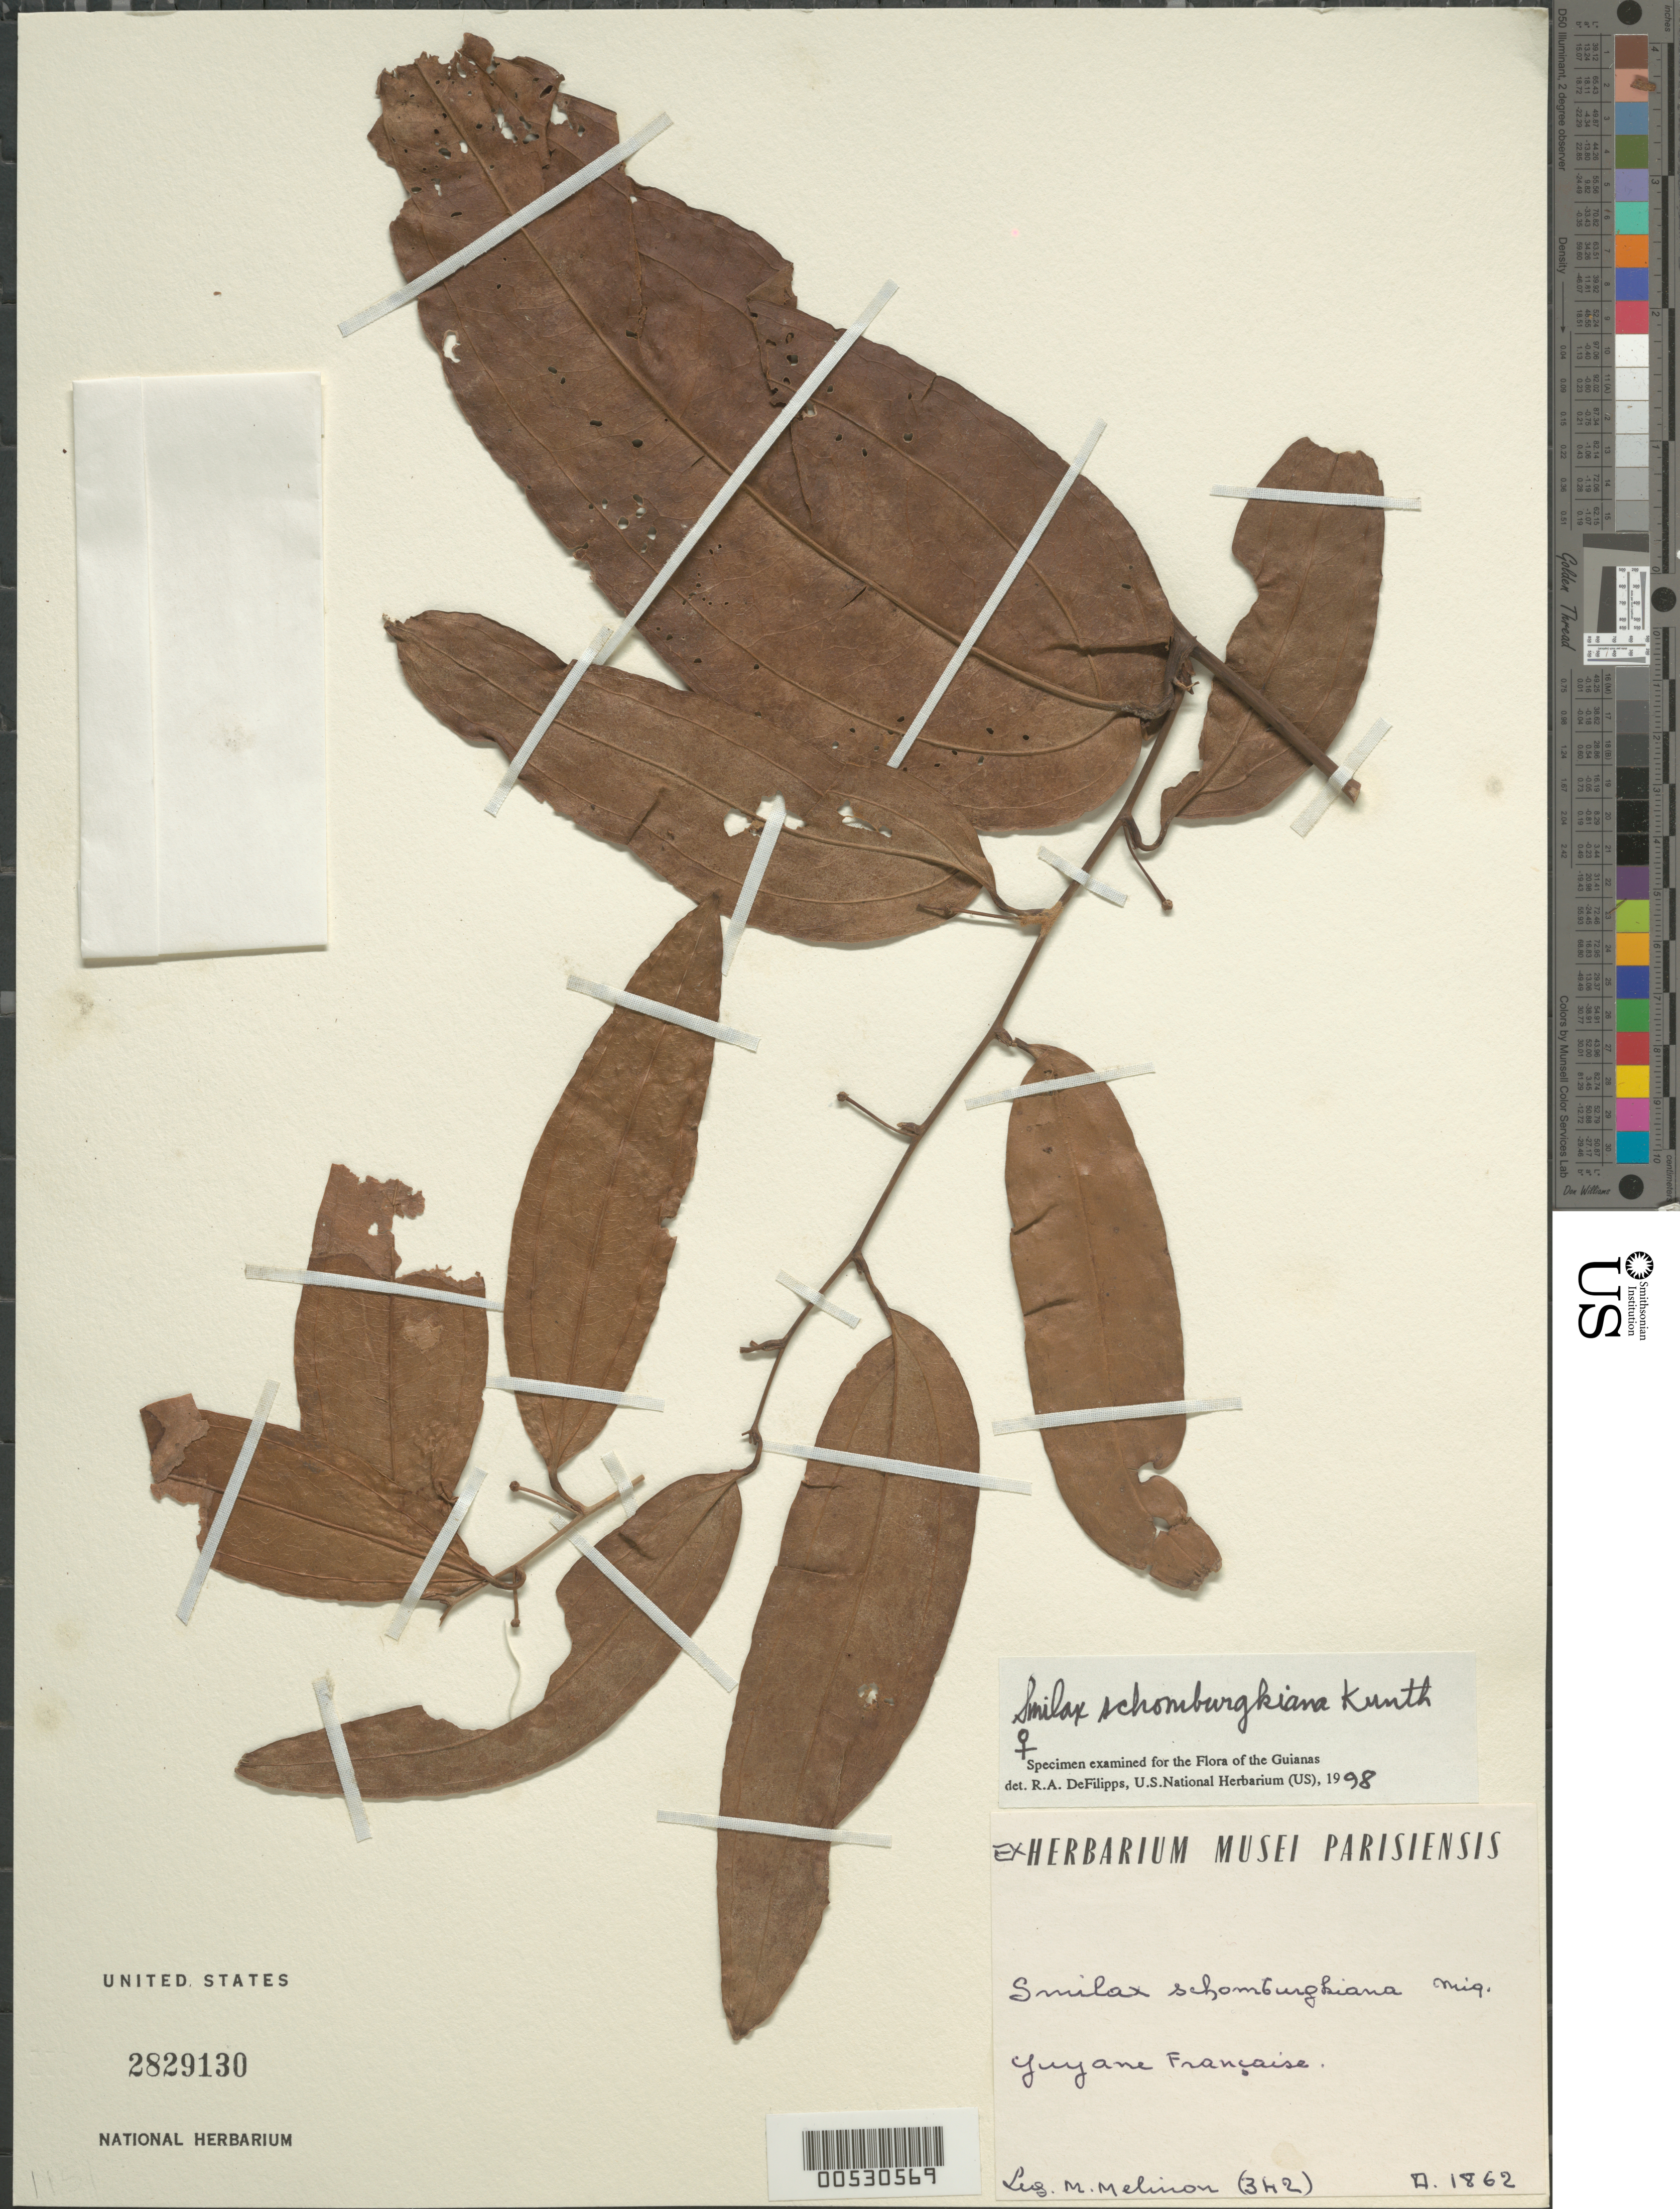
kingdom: Plantae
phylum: Tracheophyta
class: Liliopsida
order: Liliales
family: Smilacaceae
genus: Smilax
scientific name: Smilax schomburgkiana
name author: Kunth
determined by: DeFilipps, R. A.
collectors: E. Mélinon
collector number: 342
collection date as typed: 1862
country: French Guiana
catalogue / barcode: US 2829130